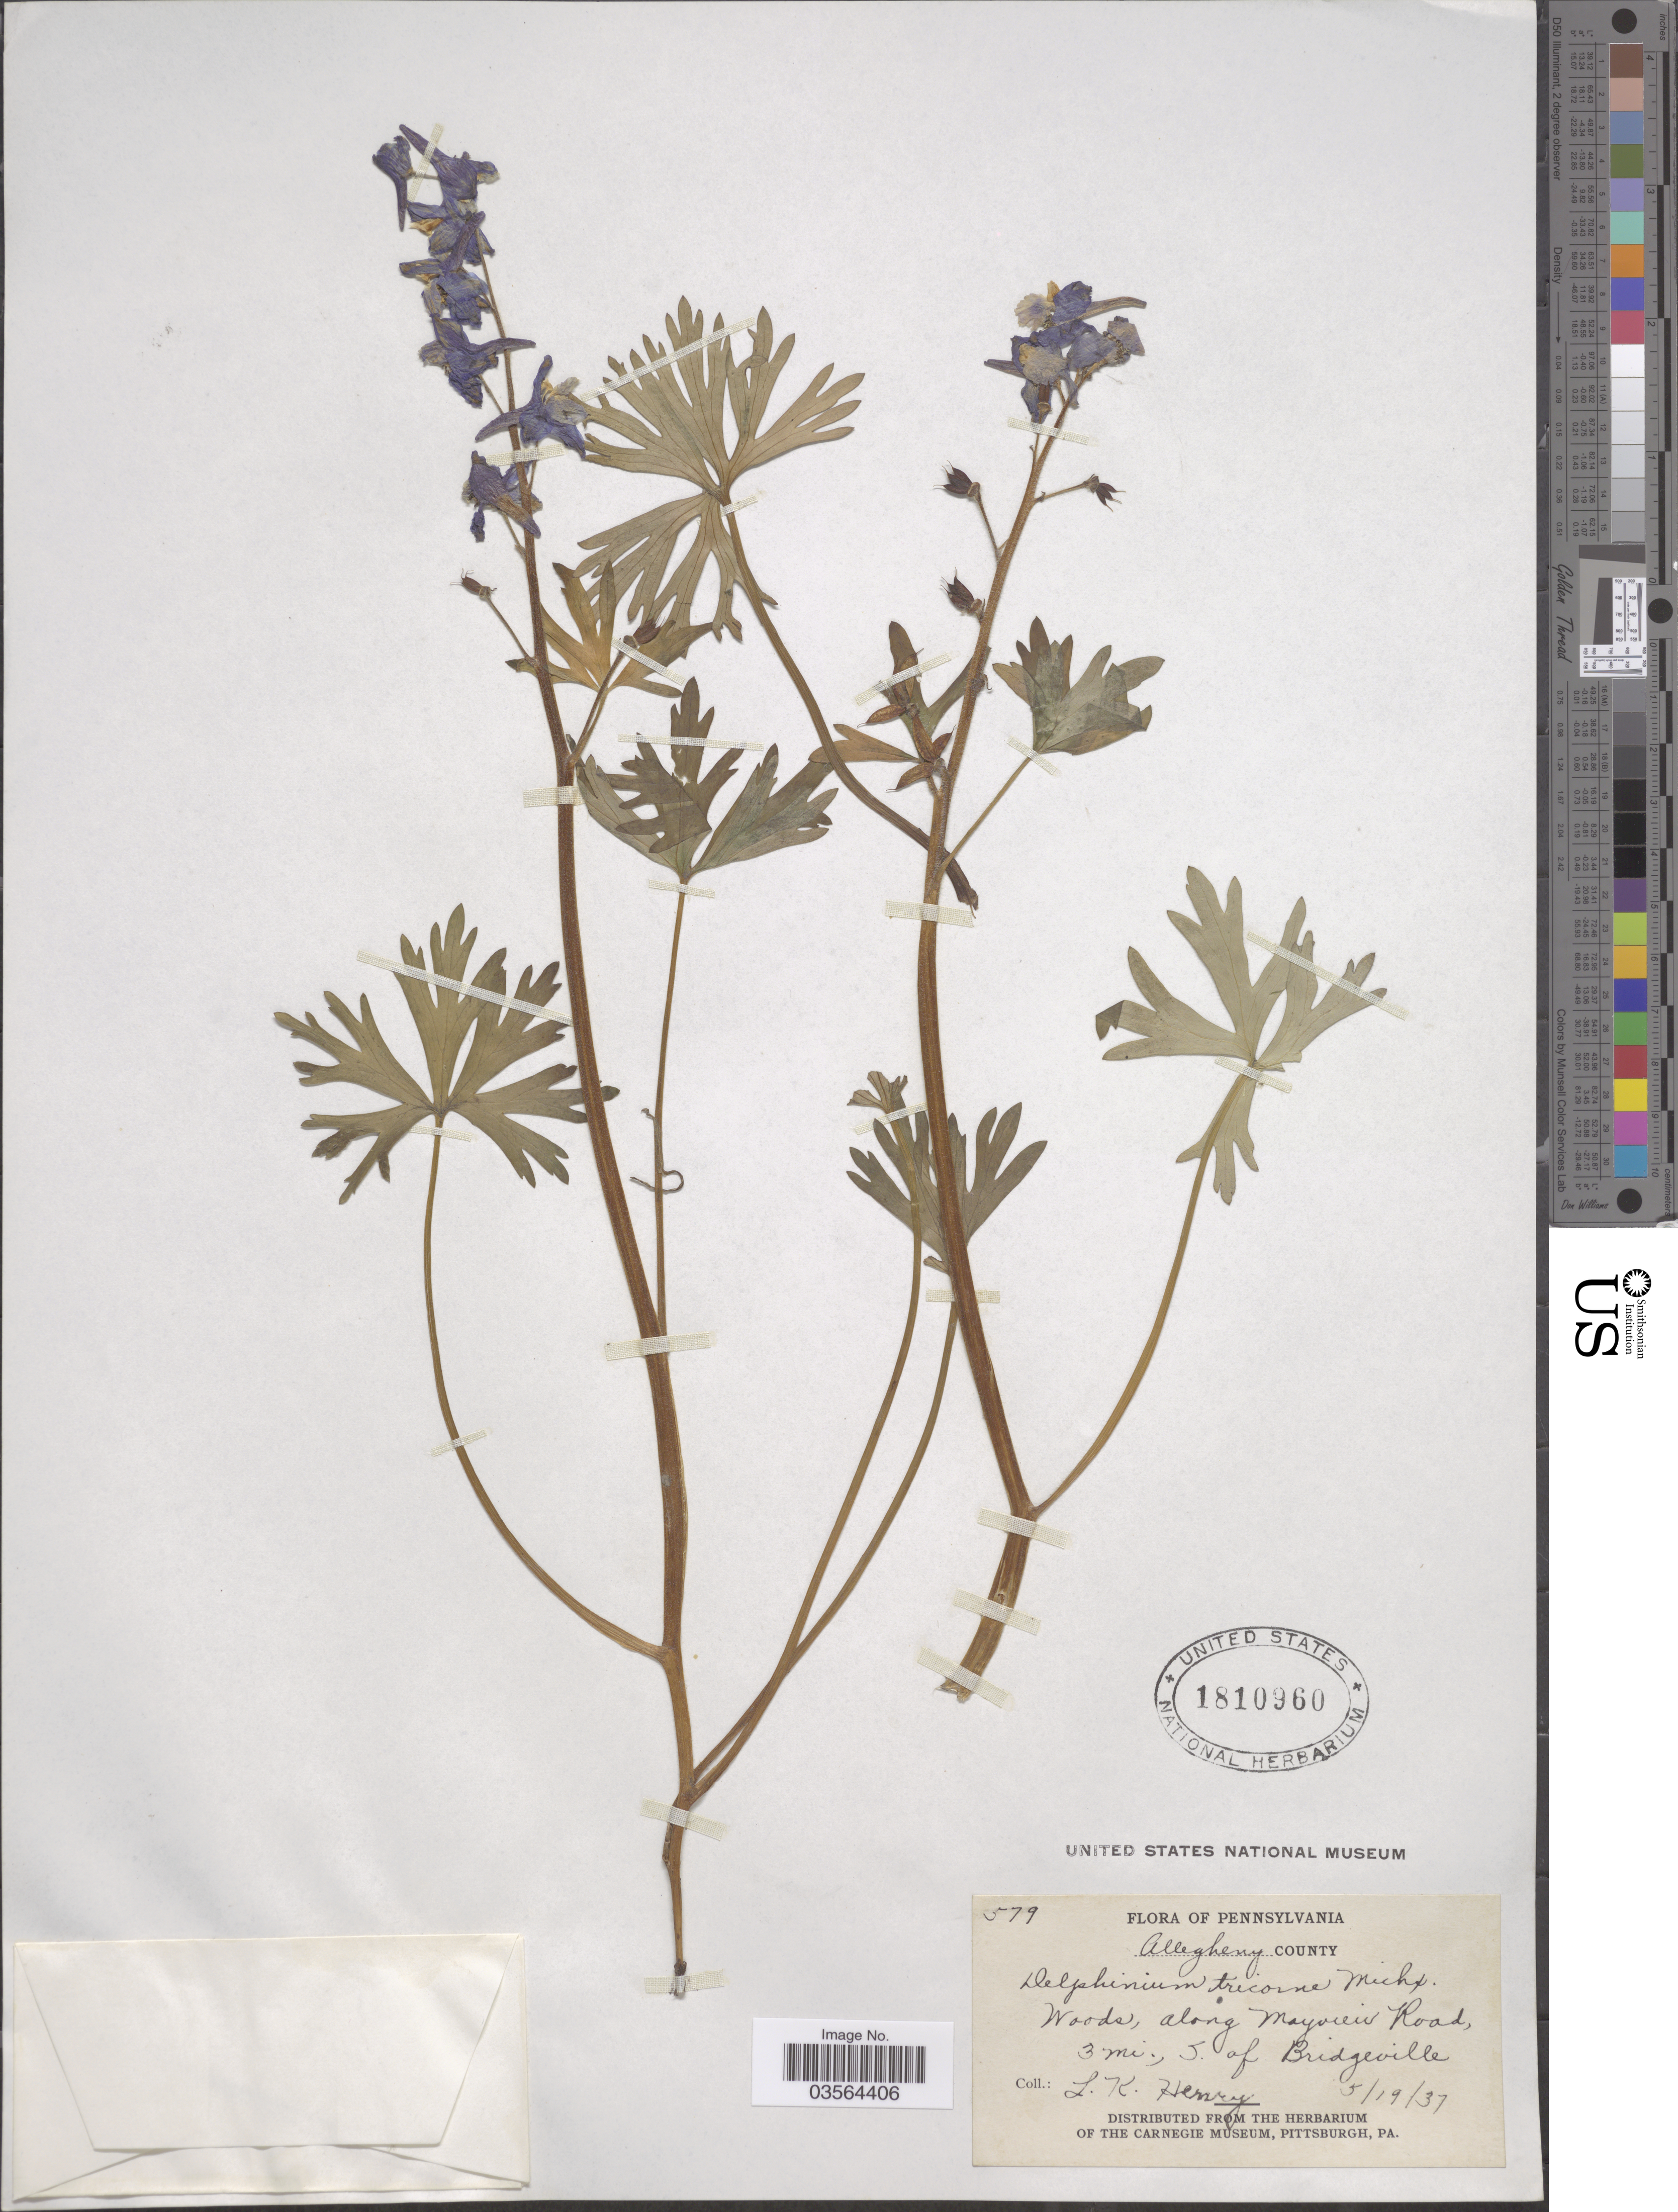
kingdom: Plantae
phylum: Tracheophyta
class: Magnoliopsida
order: Ranunculales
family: Ranunculaceae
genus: Delphinium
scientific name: Delphinium tricorne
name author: Michx.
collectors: L. K. Henry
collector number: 579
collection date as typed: Transcribed d/m/y: 19/5/37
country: United States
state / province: Pennsylvania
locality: Allegheny County. Woods, along Mayview Road, 3 mi., S. of Bridgeville.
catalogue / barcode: US 1810960